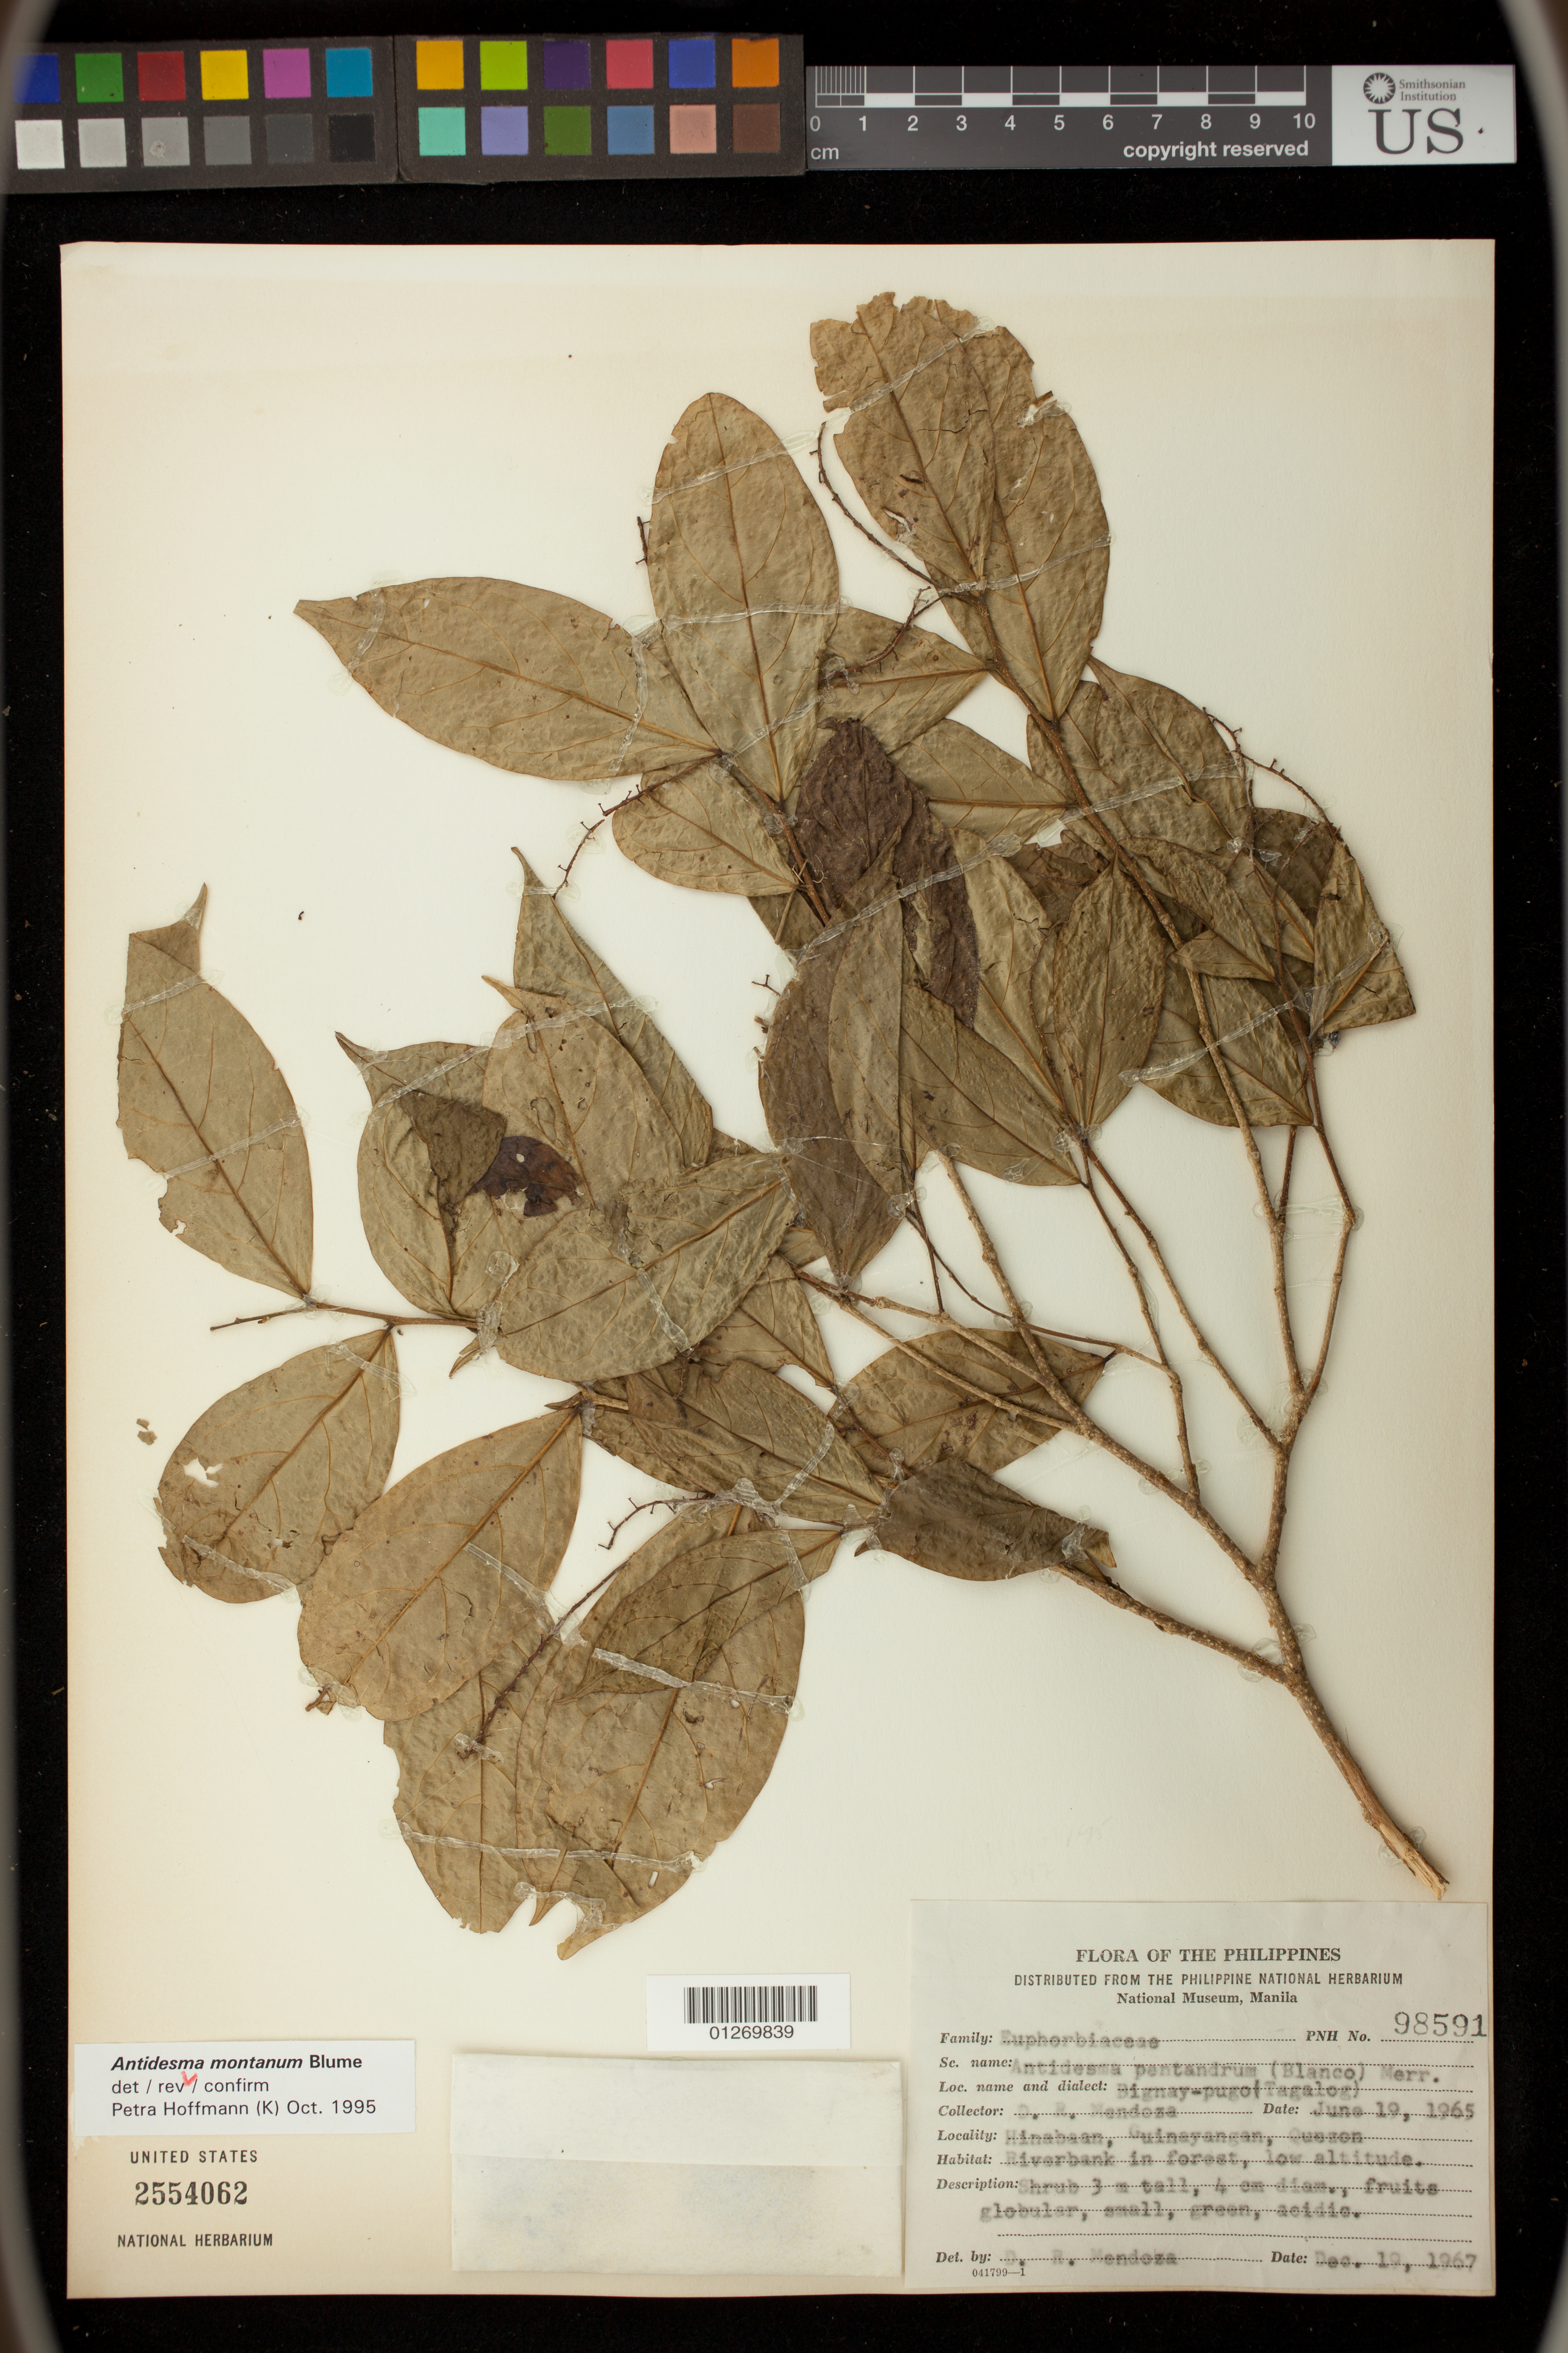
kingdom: Plantae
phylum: Tracheophyta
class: Magnoliopsida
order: Malpighiales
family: Phyllanthaceae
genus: Antidesma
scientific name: Antidesma montanum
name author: Blume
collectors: D. Mendoza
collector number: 98591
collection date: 1965-12-19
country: Philippines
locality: Hinabaan, Guinayangan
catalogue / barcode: US 2554062